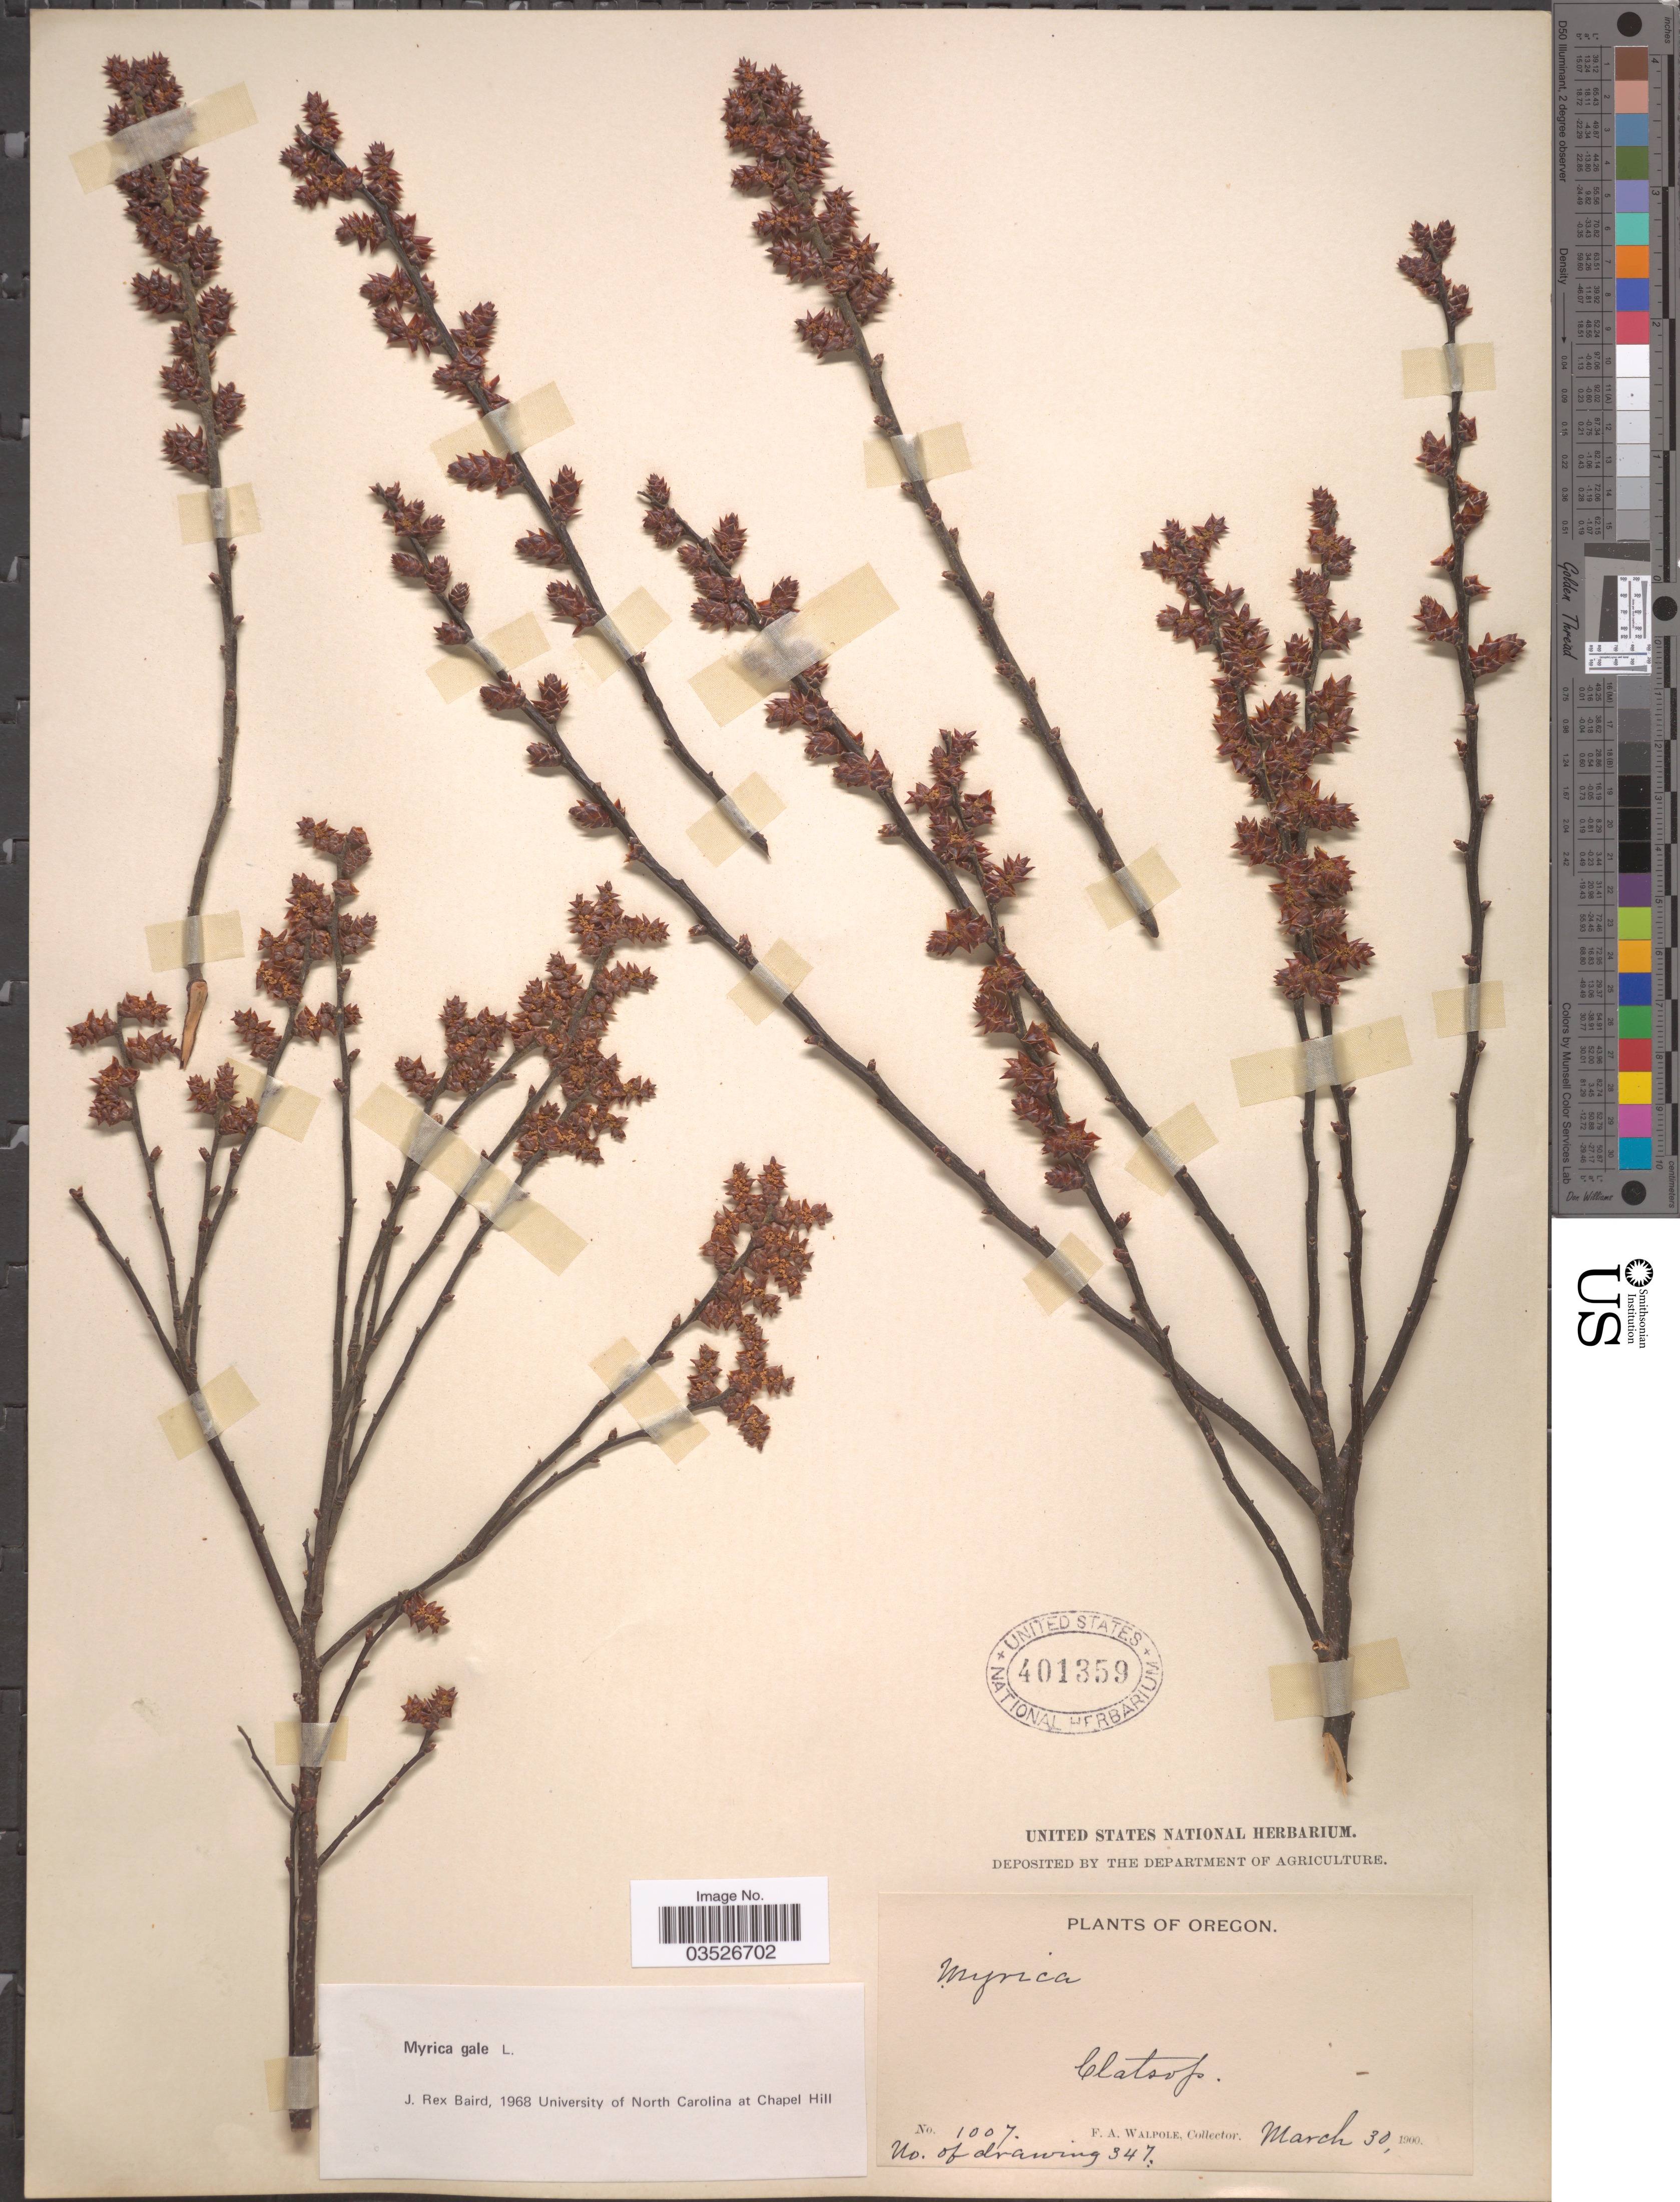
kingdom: Plantae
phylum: Tracheophyta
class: Magnoliopsida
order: Fagales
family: Myricaceae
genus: Myrica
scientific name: Myrica gale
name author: L.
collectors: F. Walpole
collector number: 1007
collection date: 1900-03-30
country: United States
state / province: Oregon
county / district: Clatsop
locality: Clatsop.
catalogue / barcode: US 401359